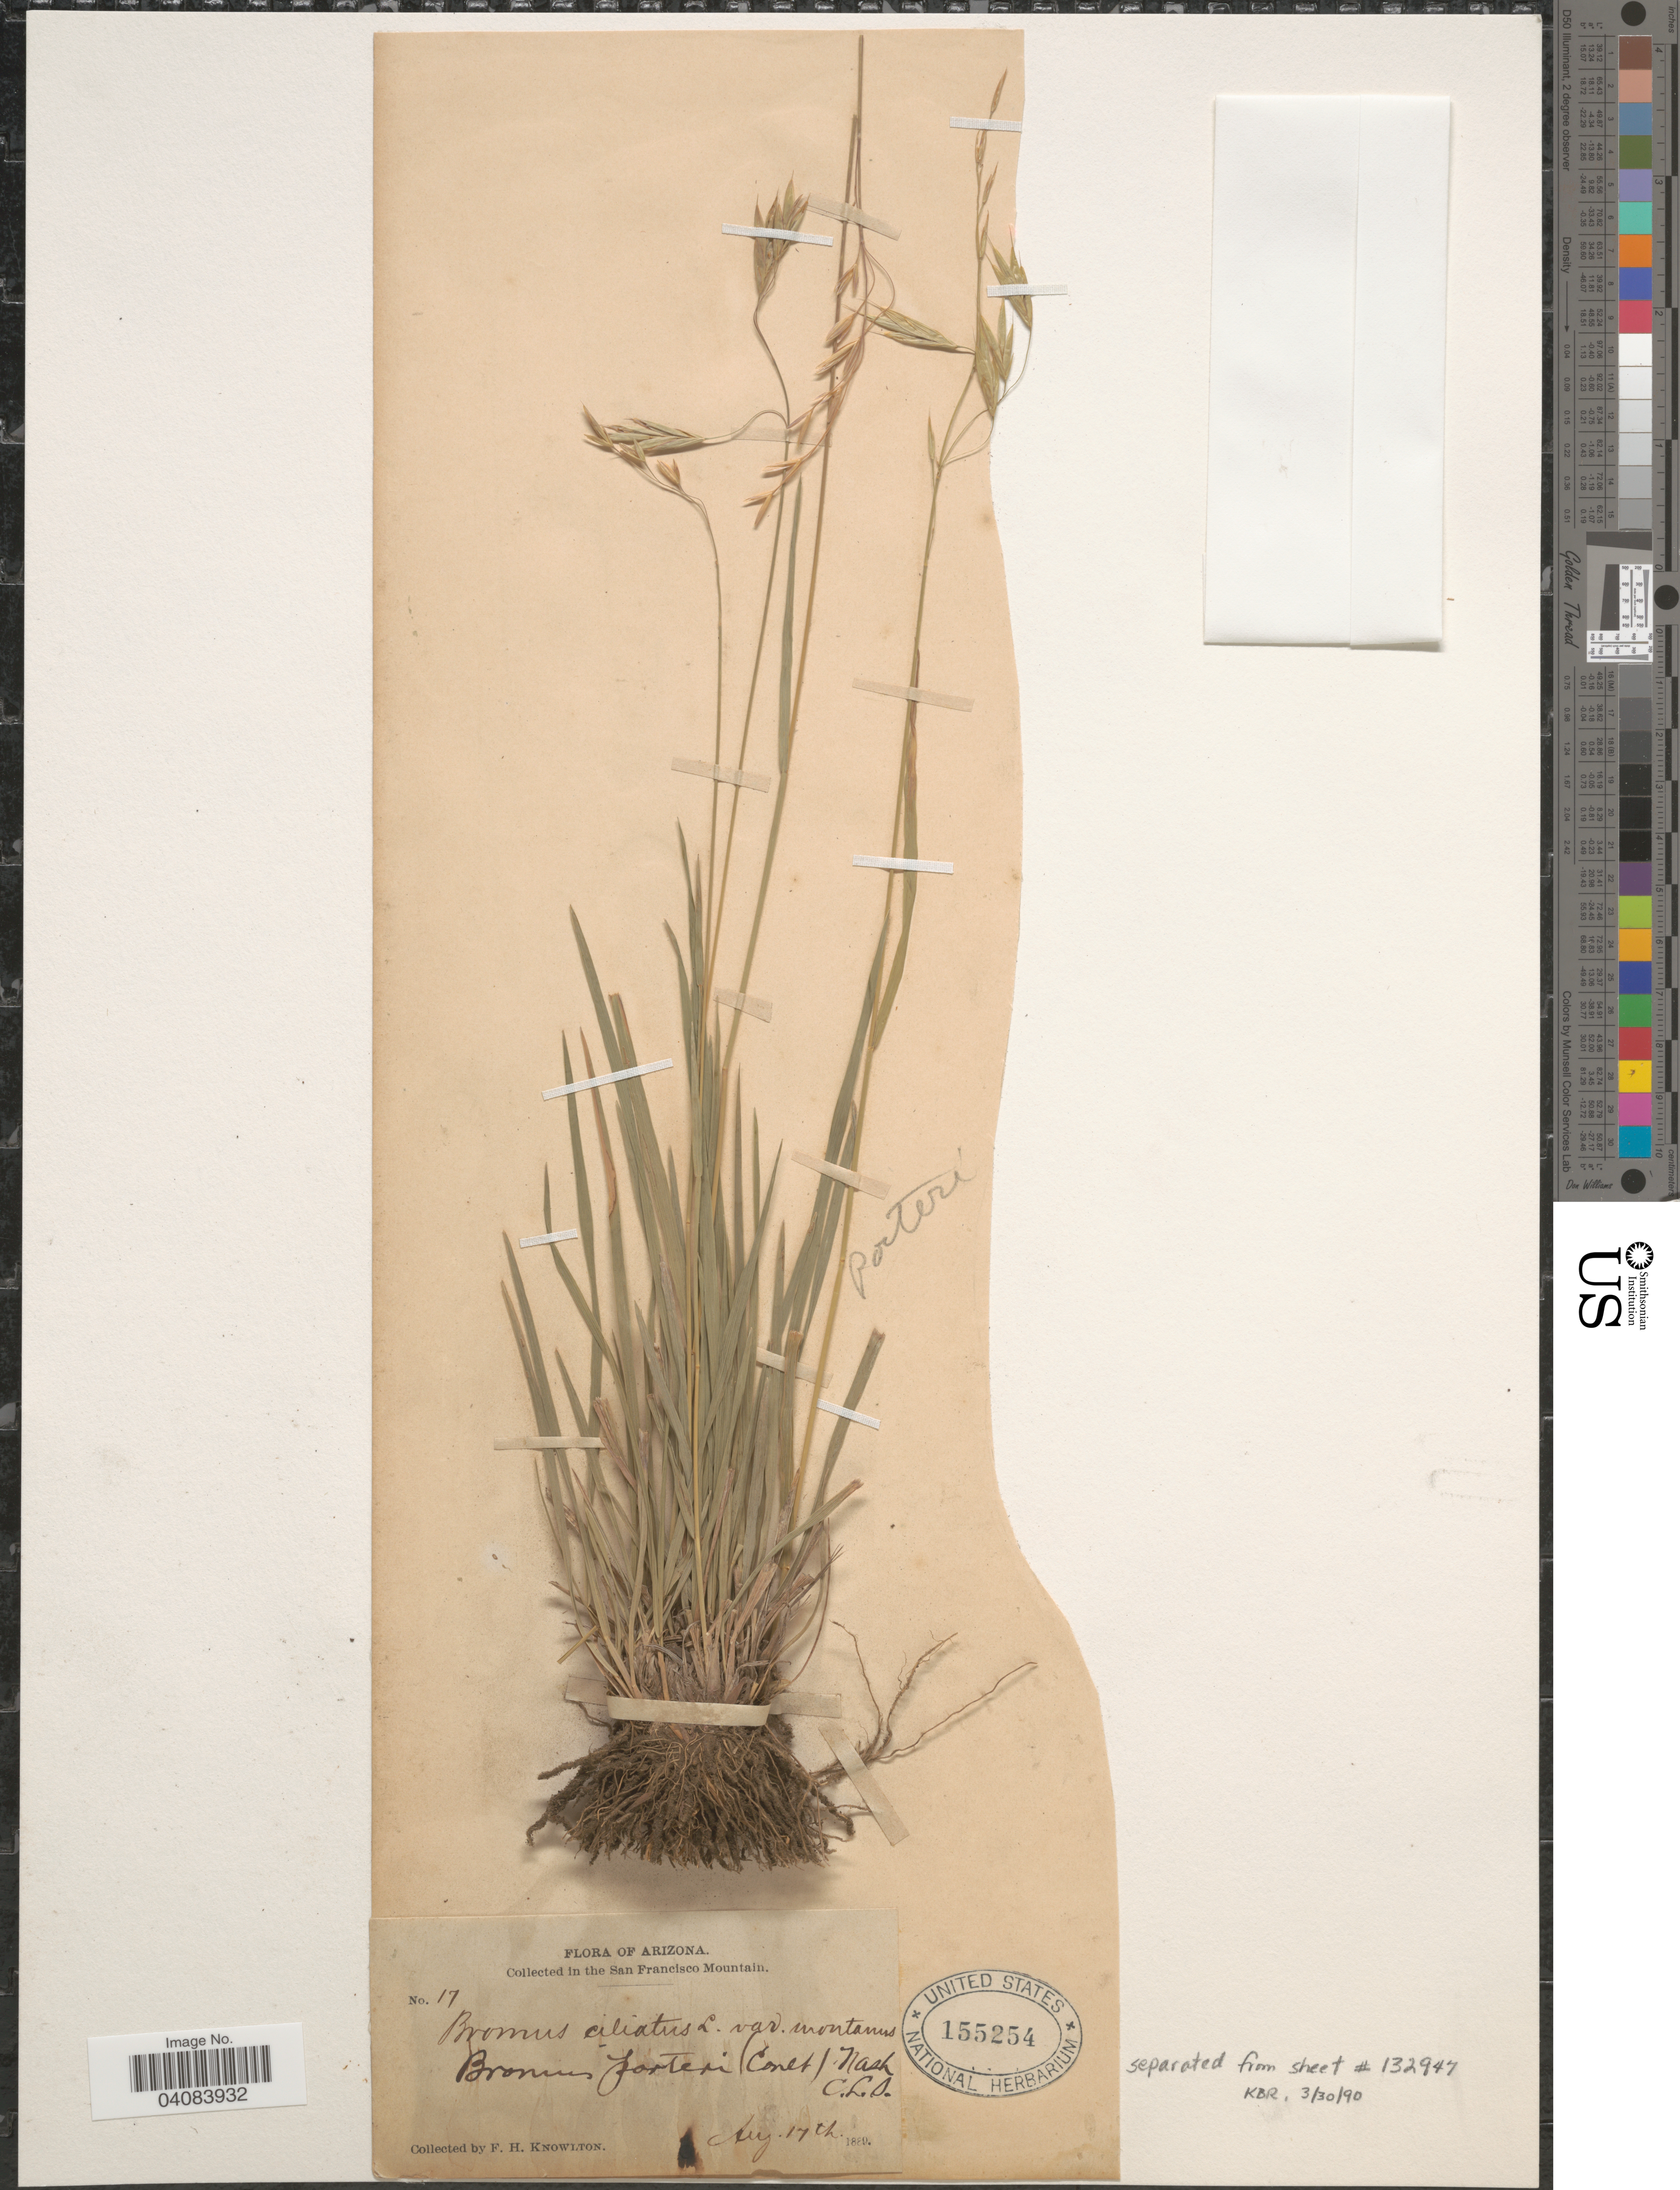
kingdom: Plantae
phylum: Tracheophyta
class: Liliopsida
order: Poales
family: Poaceae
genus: Bromus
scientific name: Bromus porteri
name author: (J.M. Coult.) Nash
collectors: F. H. Knowlton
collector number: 17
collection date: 1889-08-17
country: United States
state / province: Arizona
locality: Collected in the San Francisco Mountain.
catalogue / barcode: US 155254